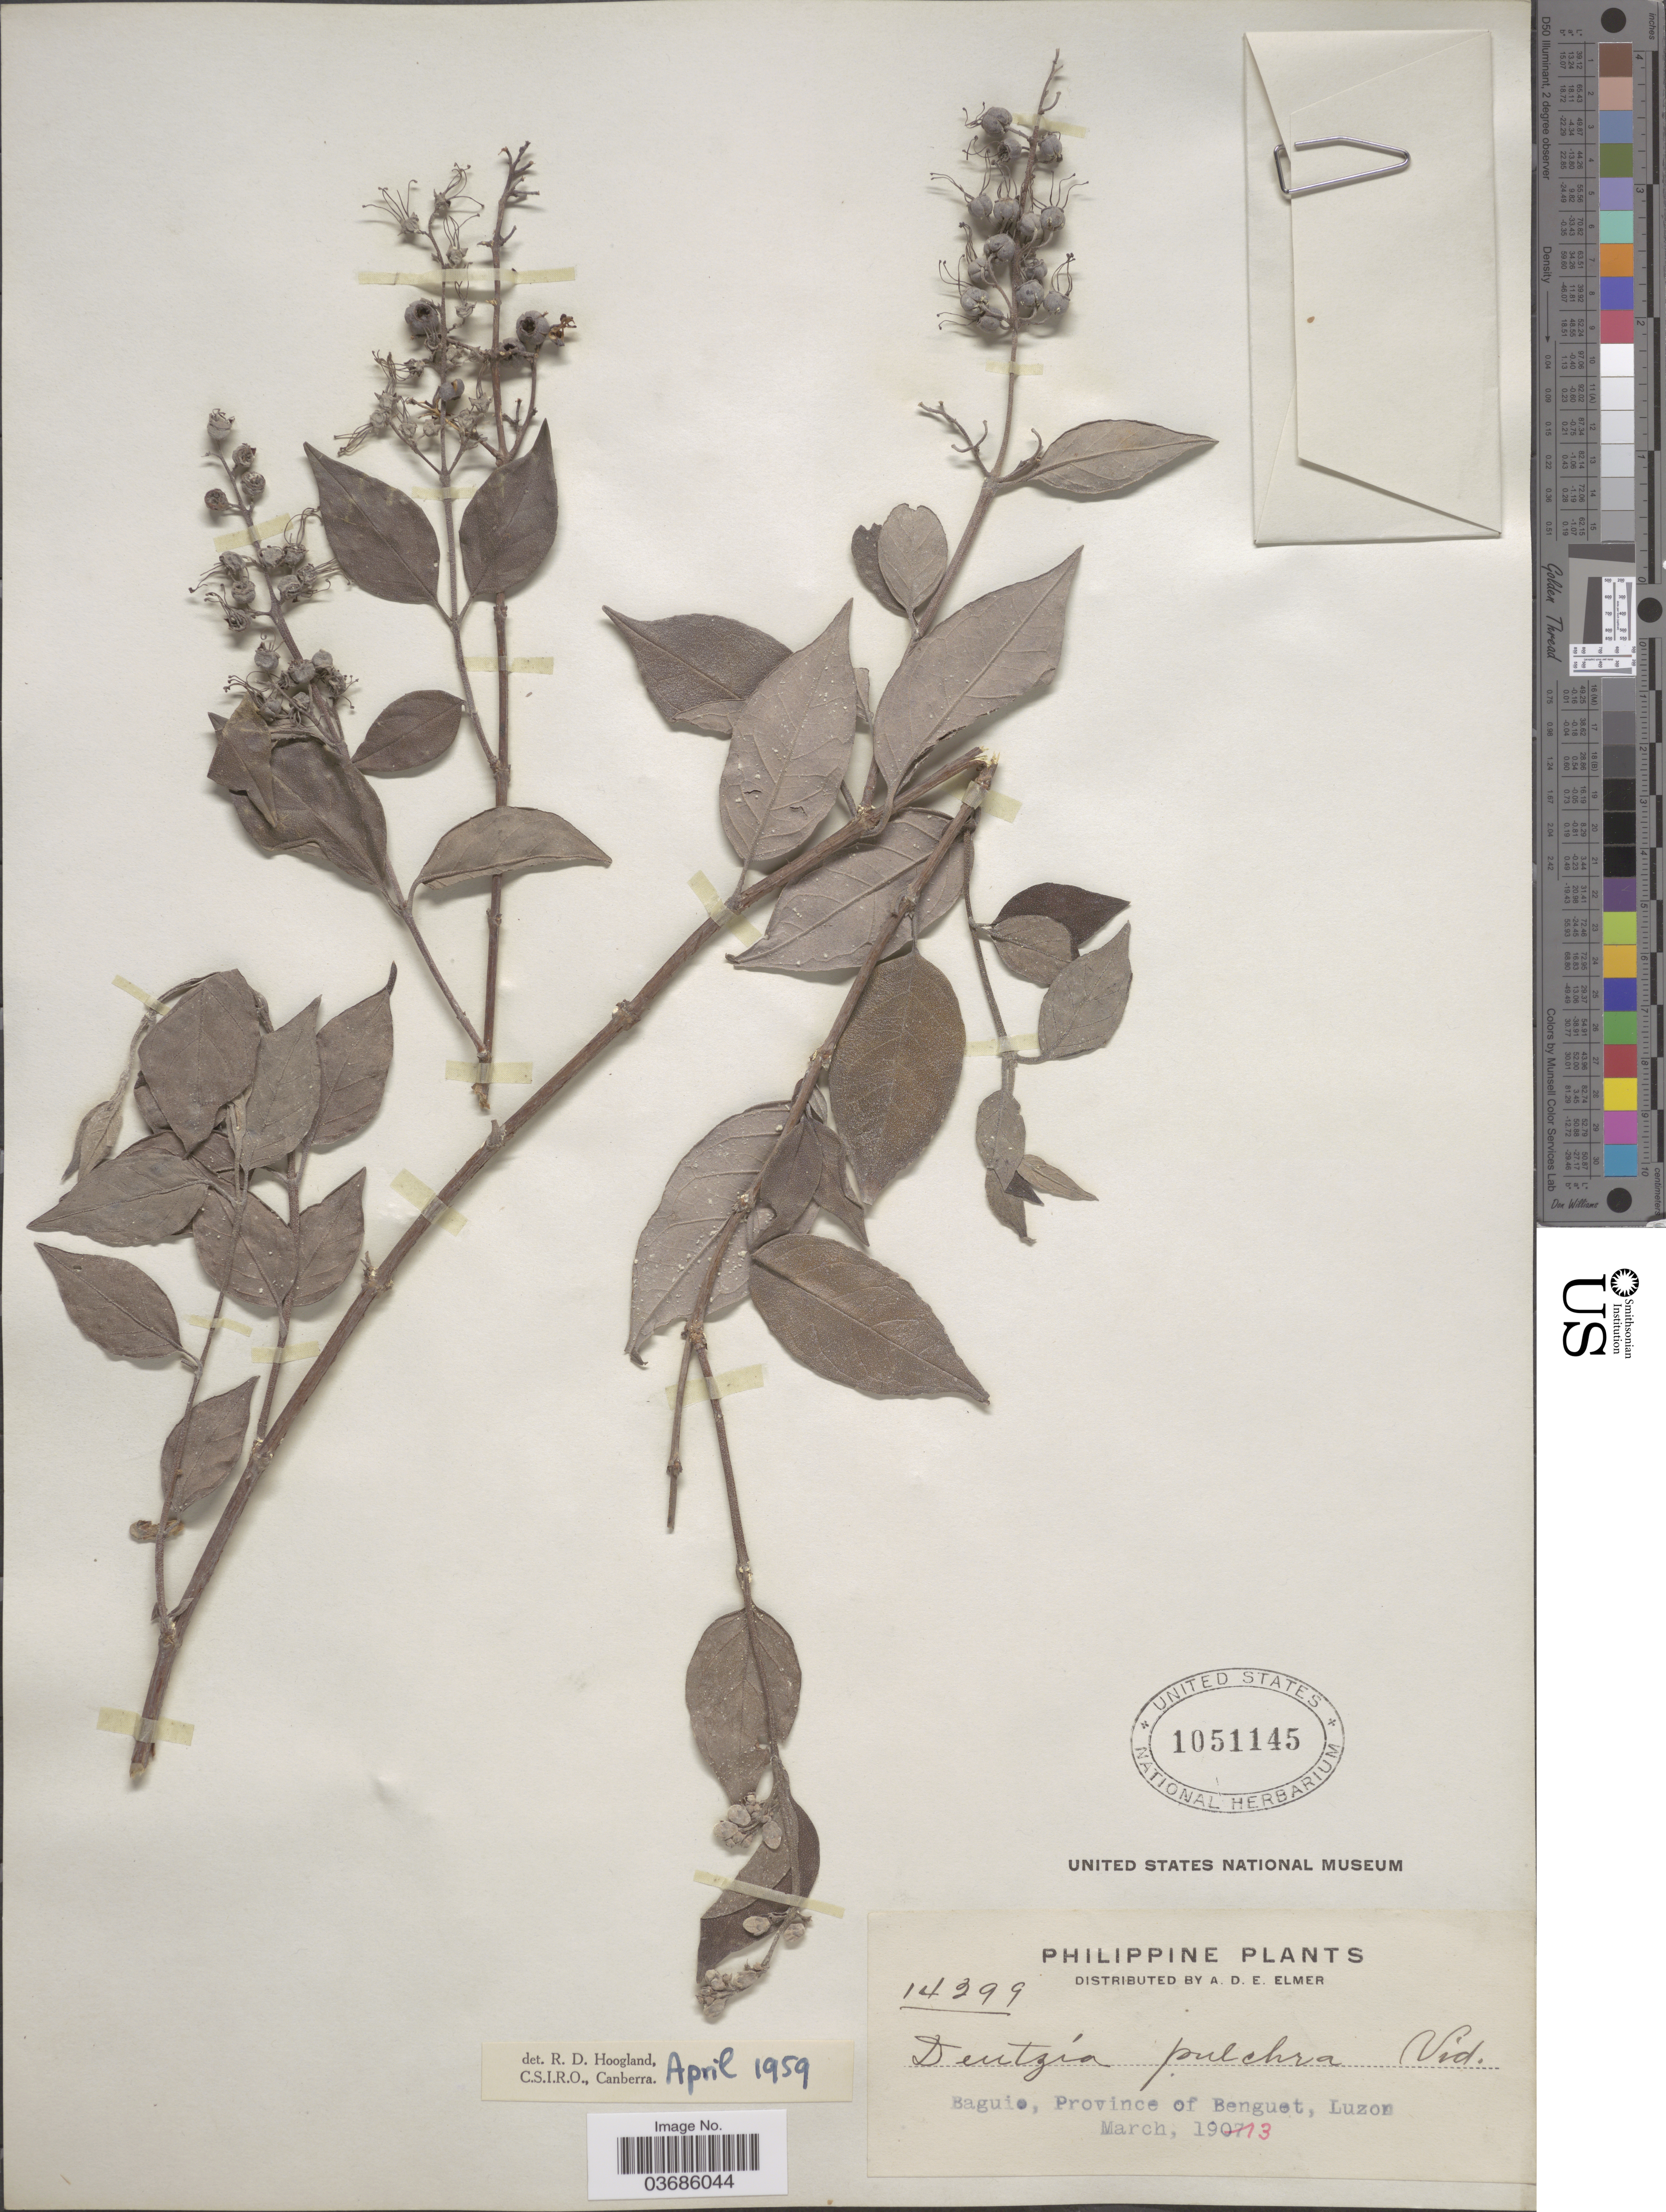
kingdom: Plantae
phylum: Tracheophyta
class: Magnoliopsida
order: Cornales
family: Hydrangeaceae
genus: Deutzia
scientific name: Deutzia pulchra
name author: Vidal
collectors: A. D. E. Elmer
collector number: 14399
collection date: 1913-03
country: Philippines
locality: Baguio, Province of Benguet, Luzon.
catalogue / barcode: US 1051145